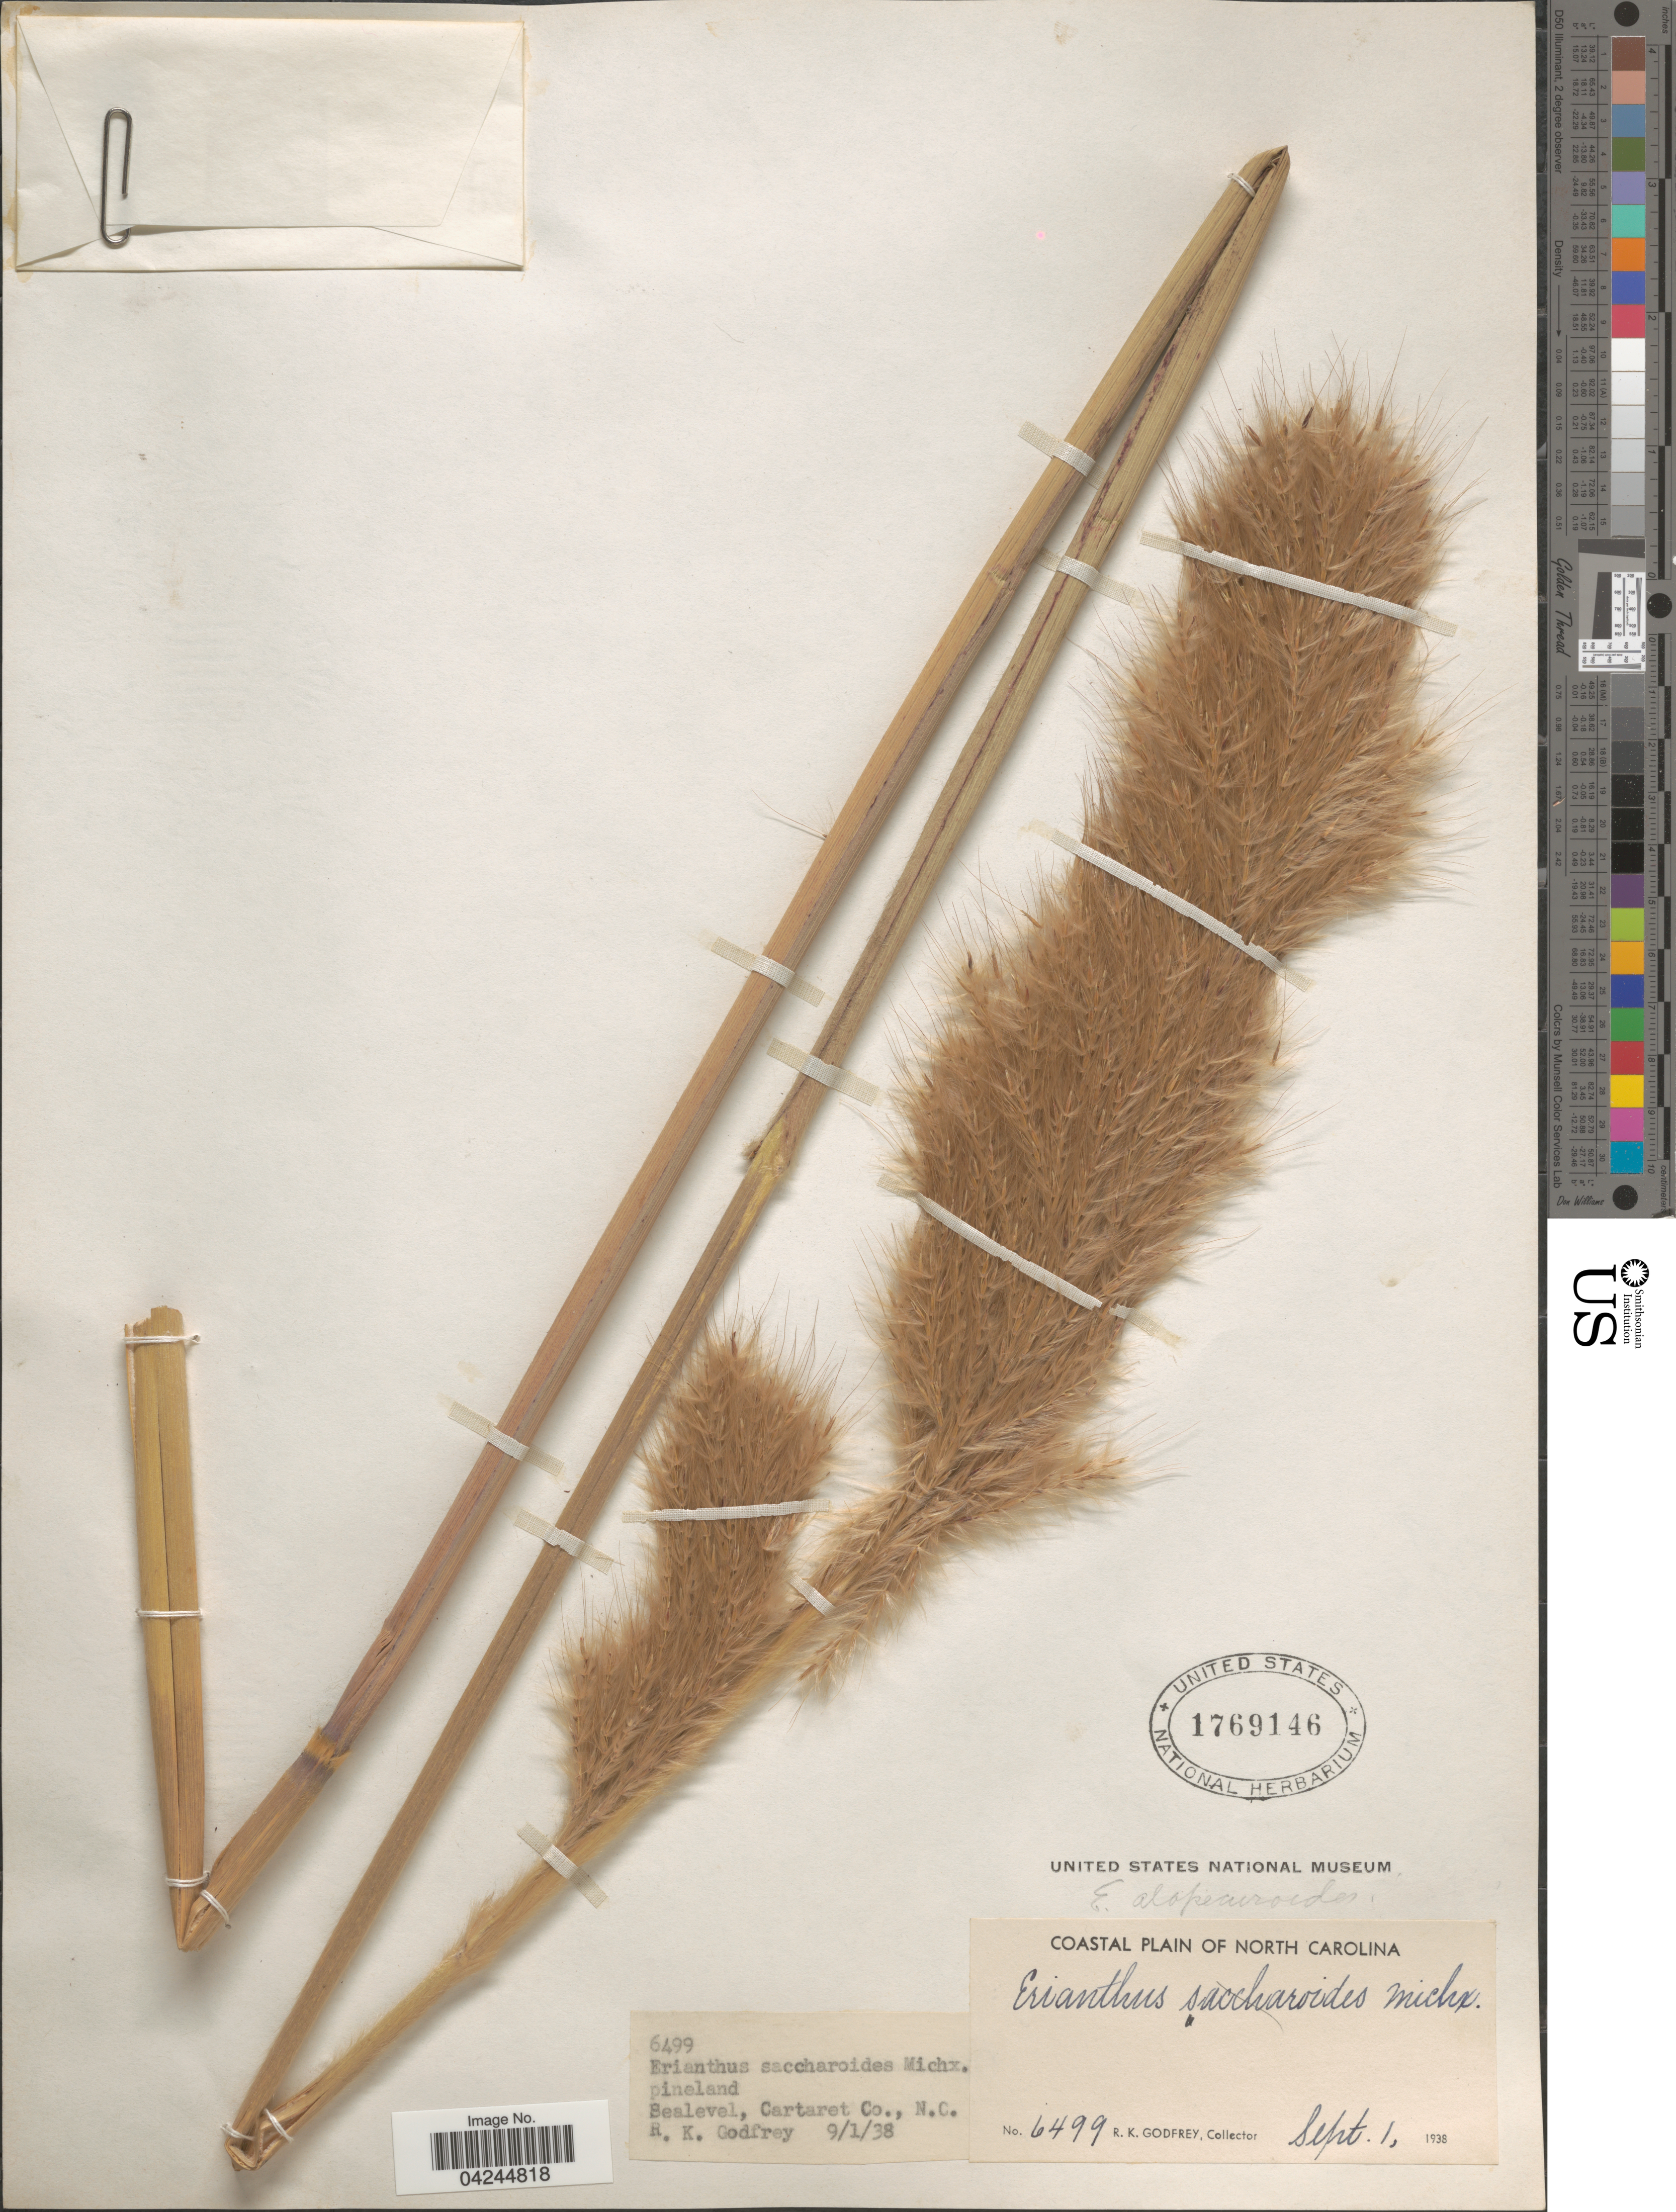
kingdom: Plantae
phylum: Tracheophyta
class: Liliopsida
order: Poales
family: Poaceae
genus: Erianthus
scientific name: Erianthus alopecuroides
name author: Elliott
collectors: R. K. Godfrey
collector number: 6499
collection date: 1938-09-01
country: United States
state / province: North Carolina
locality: Pineland. Cartaret Co. Coastal Plain of North Carolina.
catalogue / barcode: US 1769146